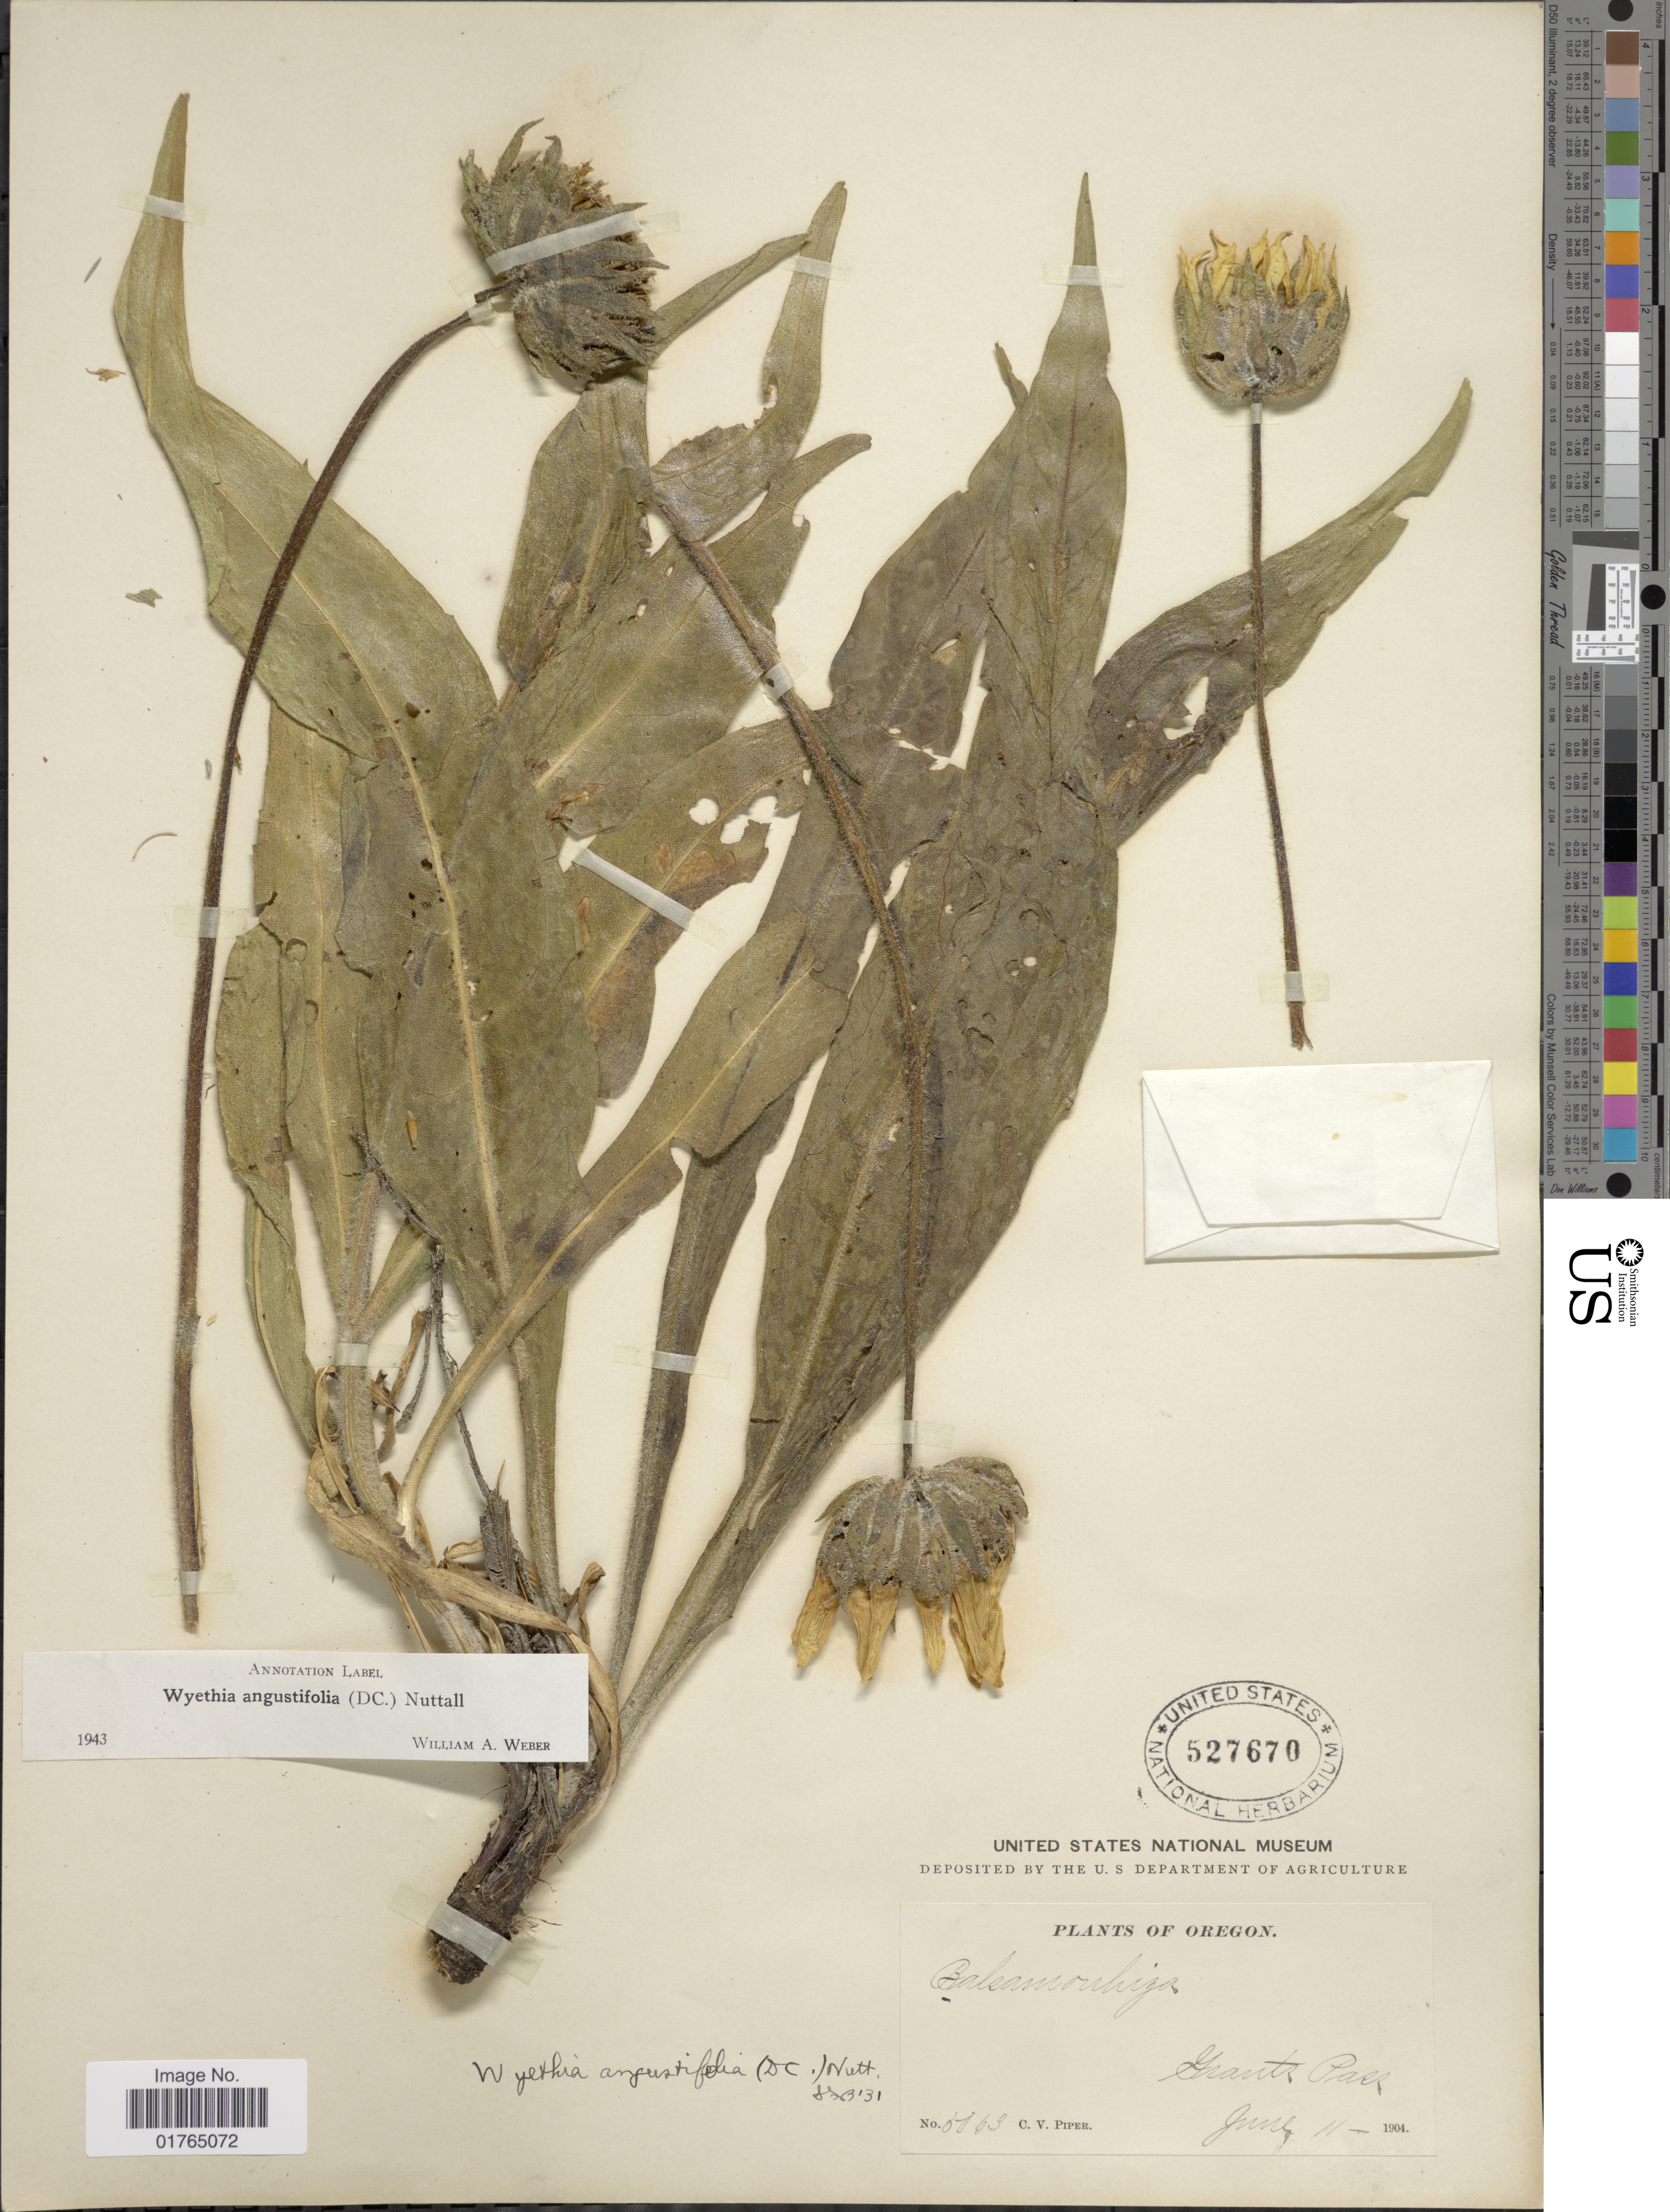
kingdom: Plantae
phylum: Tracheophyta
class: Magnoliopsida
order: Asterales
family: Asteraceae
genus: Wyethia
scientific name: Wyethia angustifolia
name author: (DC.) Nutt.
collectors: C. V. Piper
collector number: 5063*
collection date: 1904-06-11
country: United States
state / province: Oregon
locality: Grants Pass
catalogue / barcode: US 527670